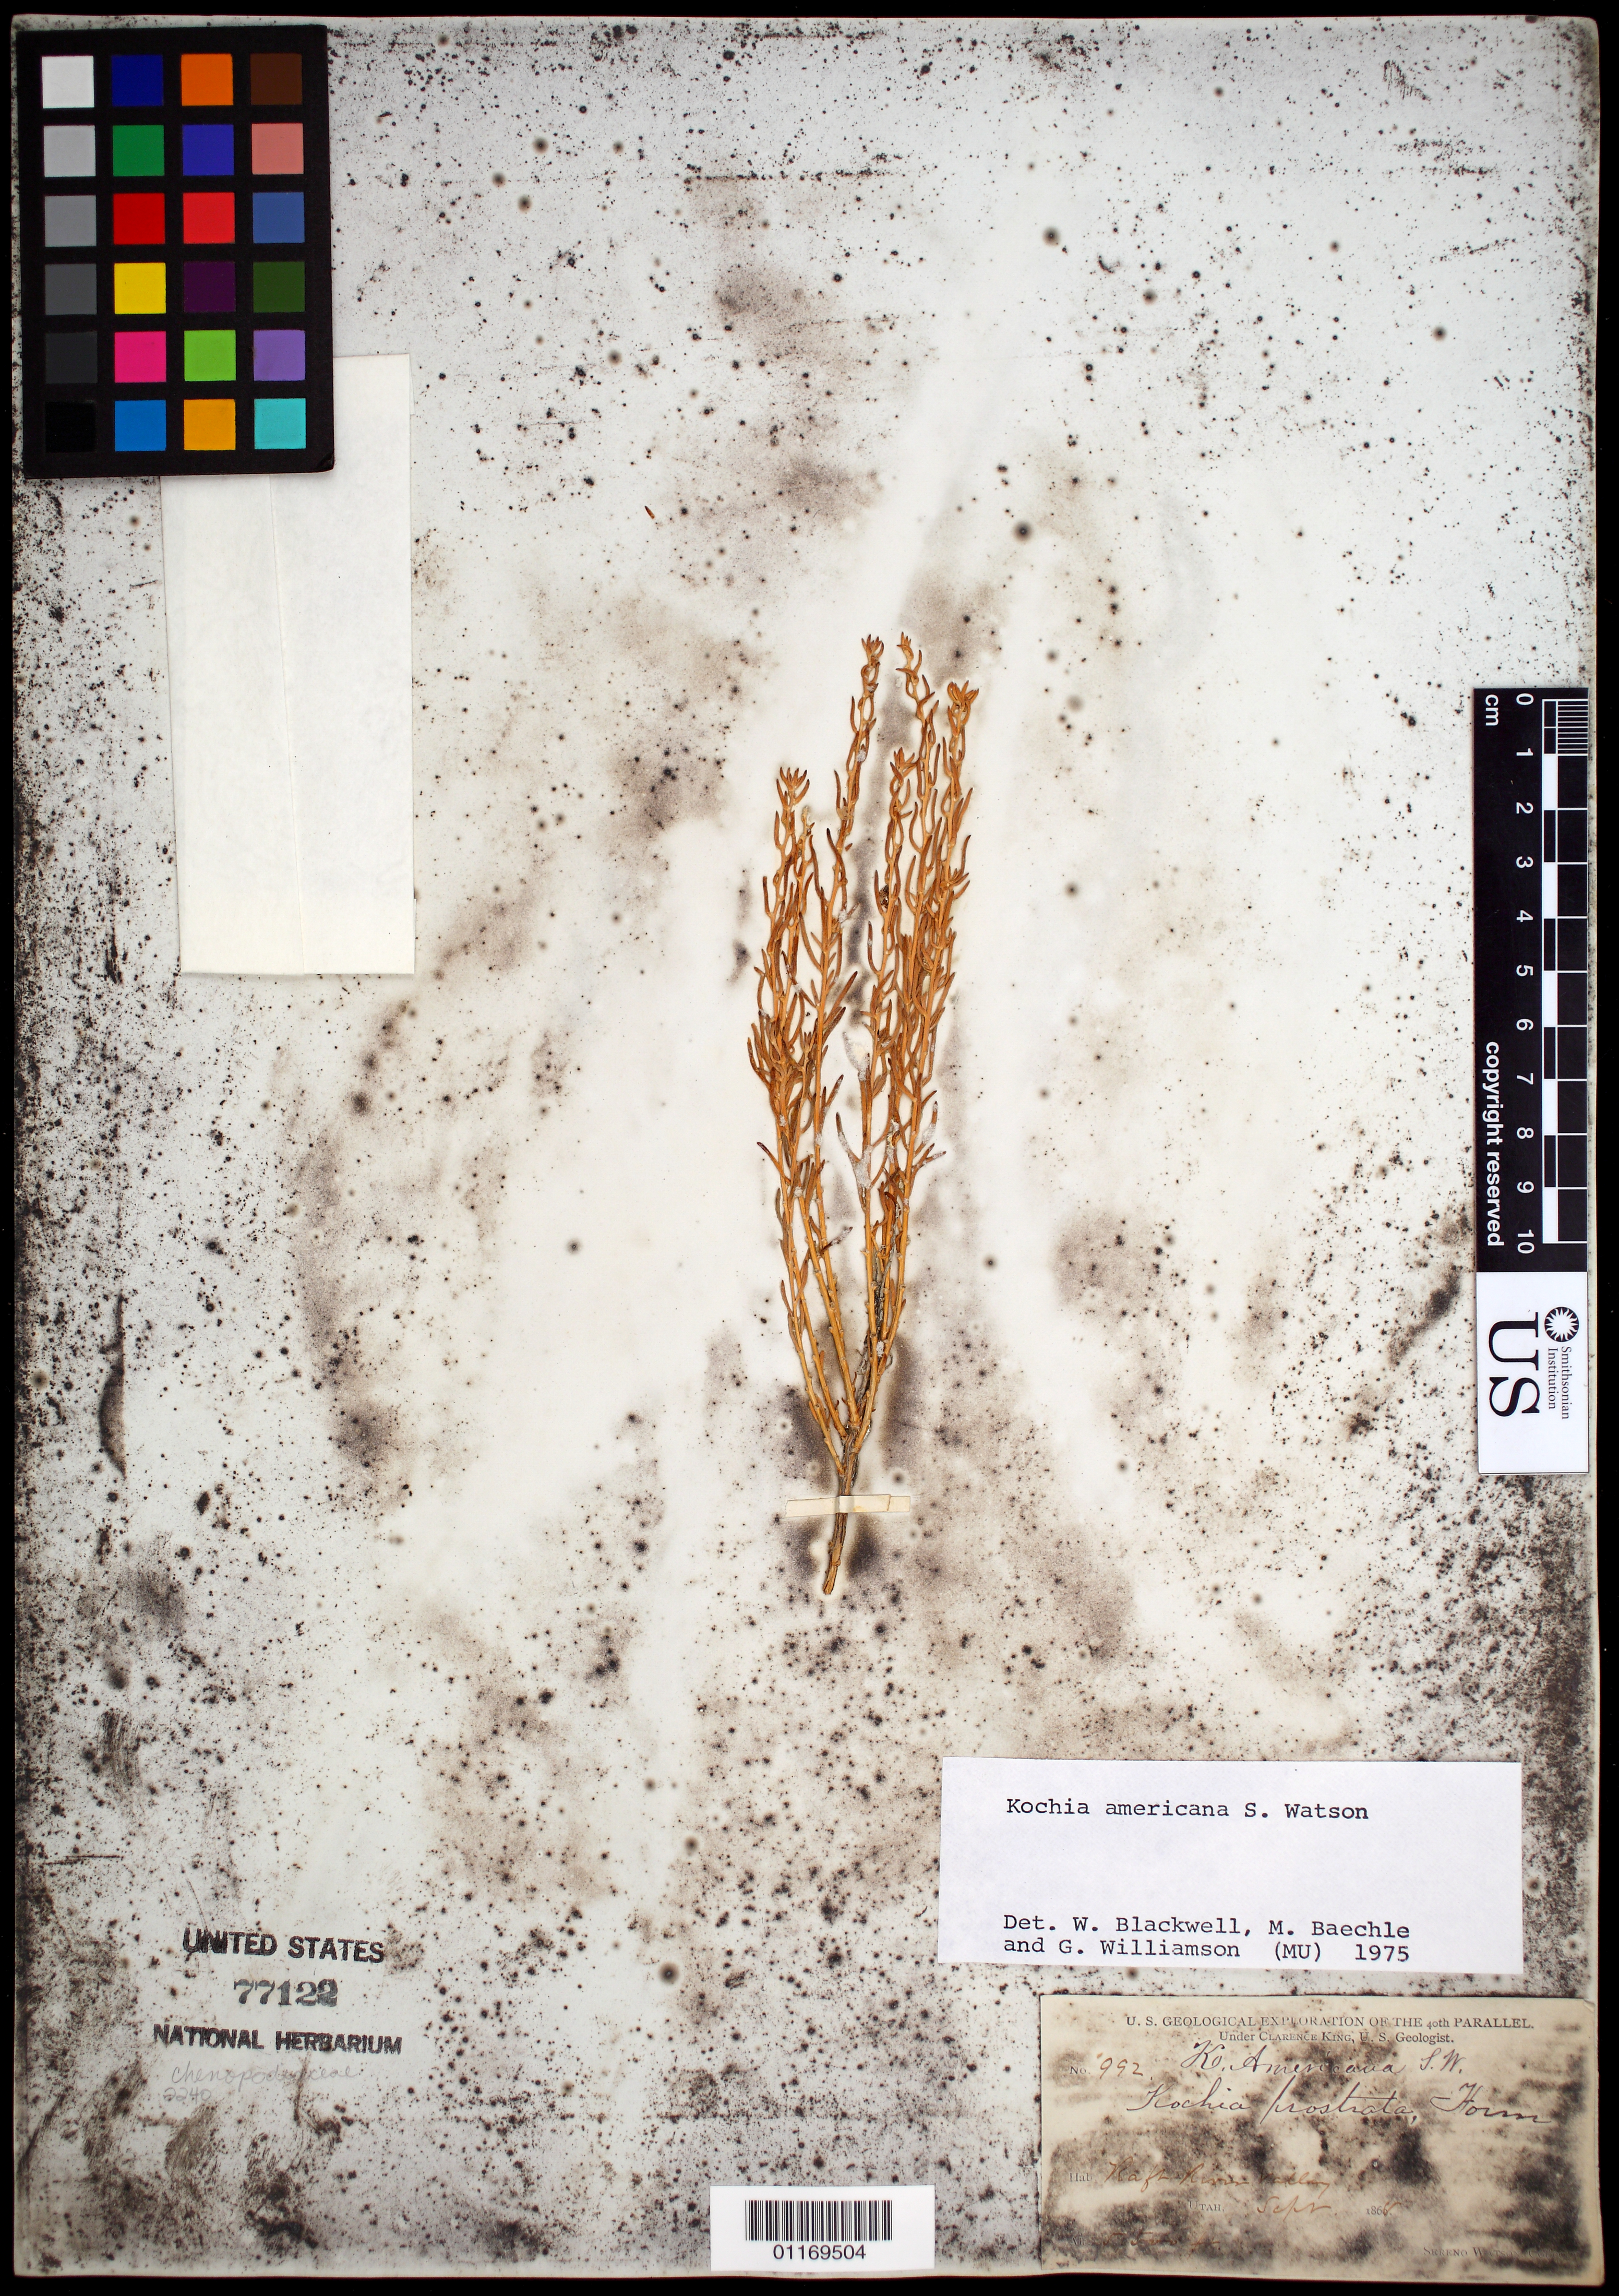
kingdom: Plantae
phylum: Tracheophyta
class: Magnoliopsida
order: Caryophyllales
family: Amaranthaceae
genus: Neokochia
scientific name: Neokochia americana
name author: (S. Watson) G.L. Chu & S.C. Sand.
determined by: U.S. National Herbarium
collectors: S. Watson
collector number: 992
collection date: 1868-09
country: United States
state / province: Utah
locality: Raft River Valley.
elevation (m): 1676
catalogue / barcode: US 77122